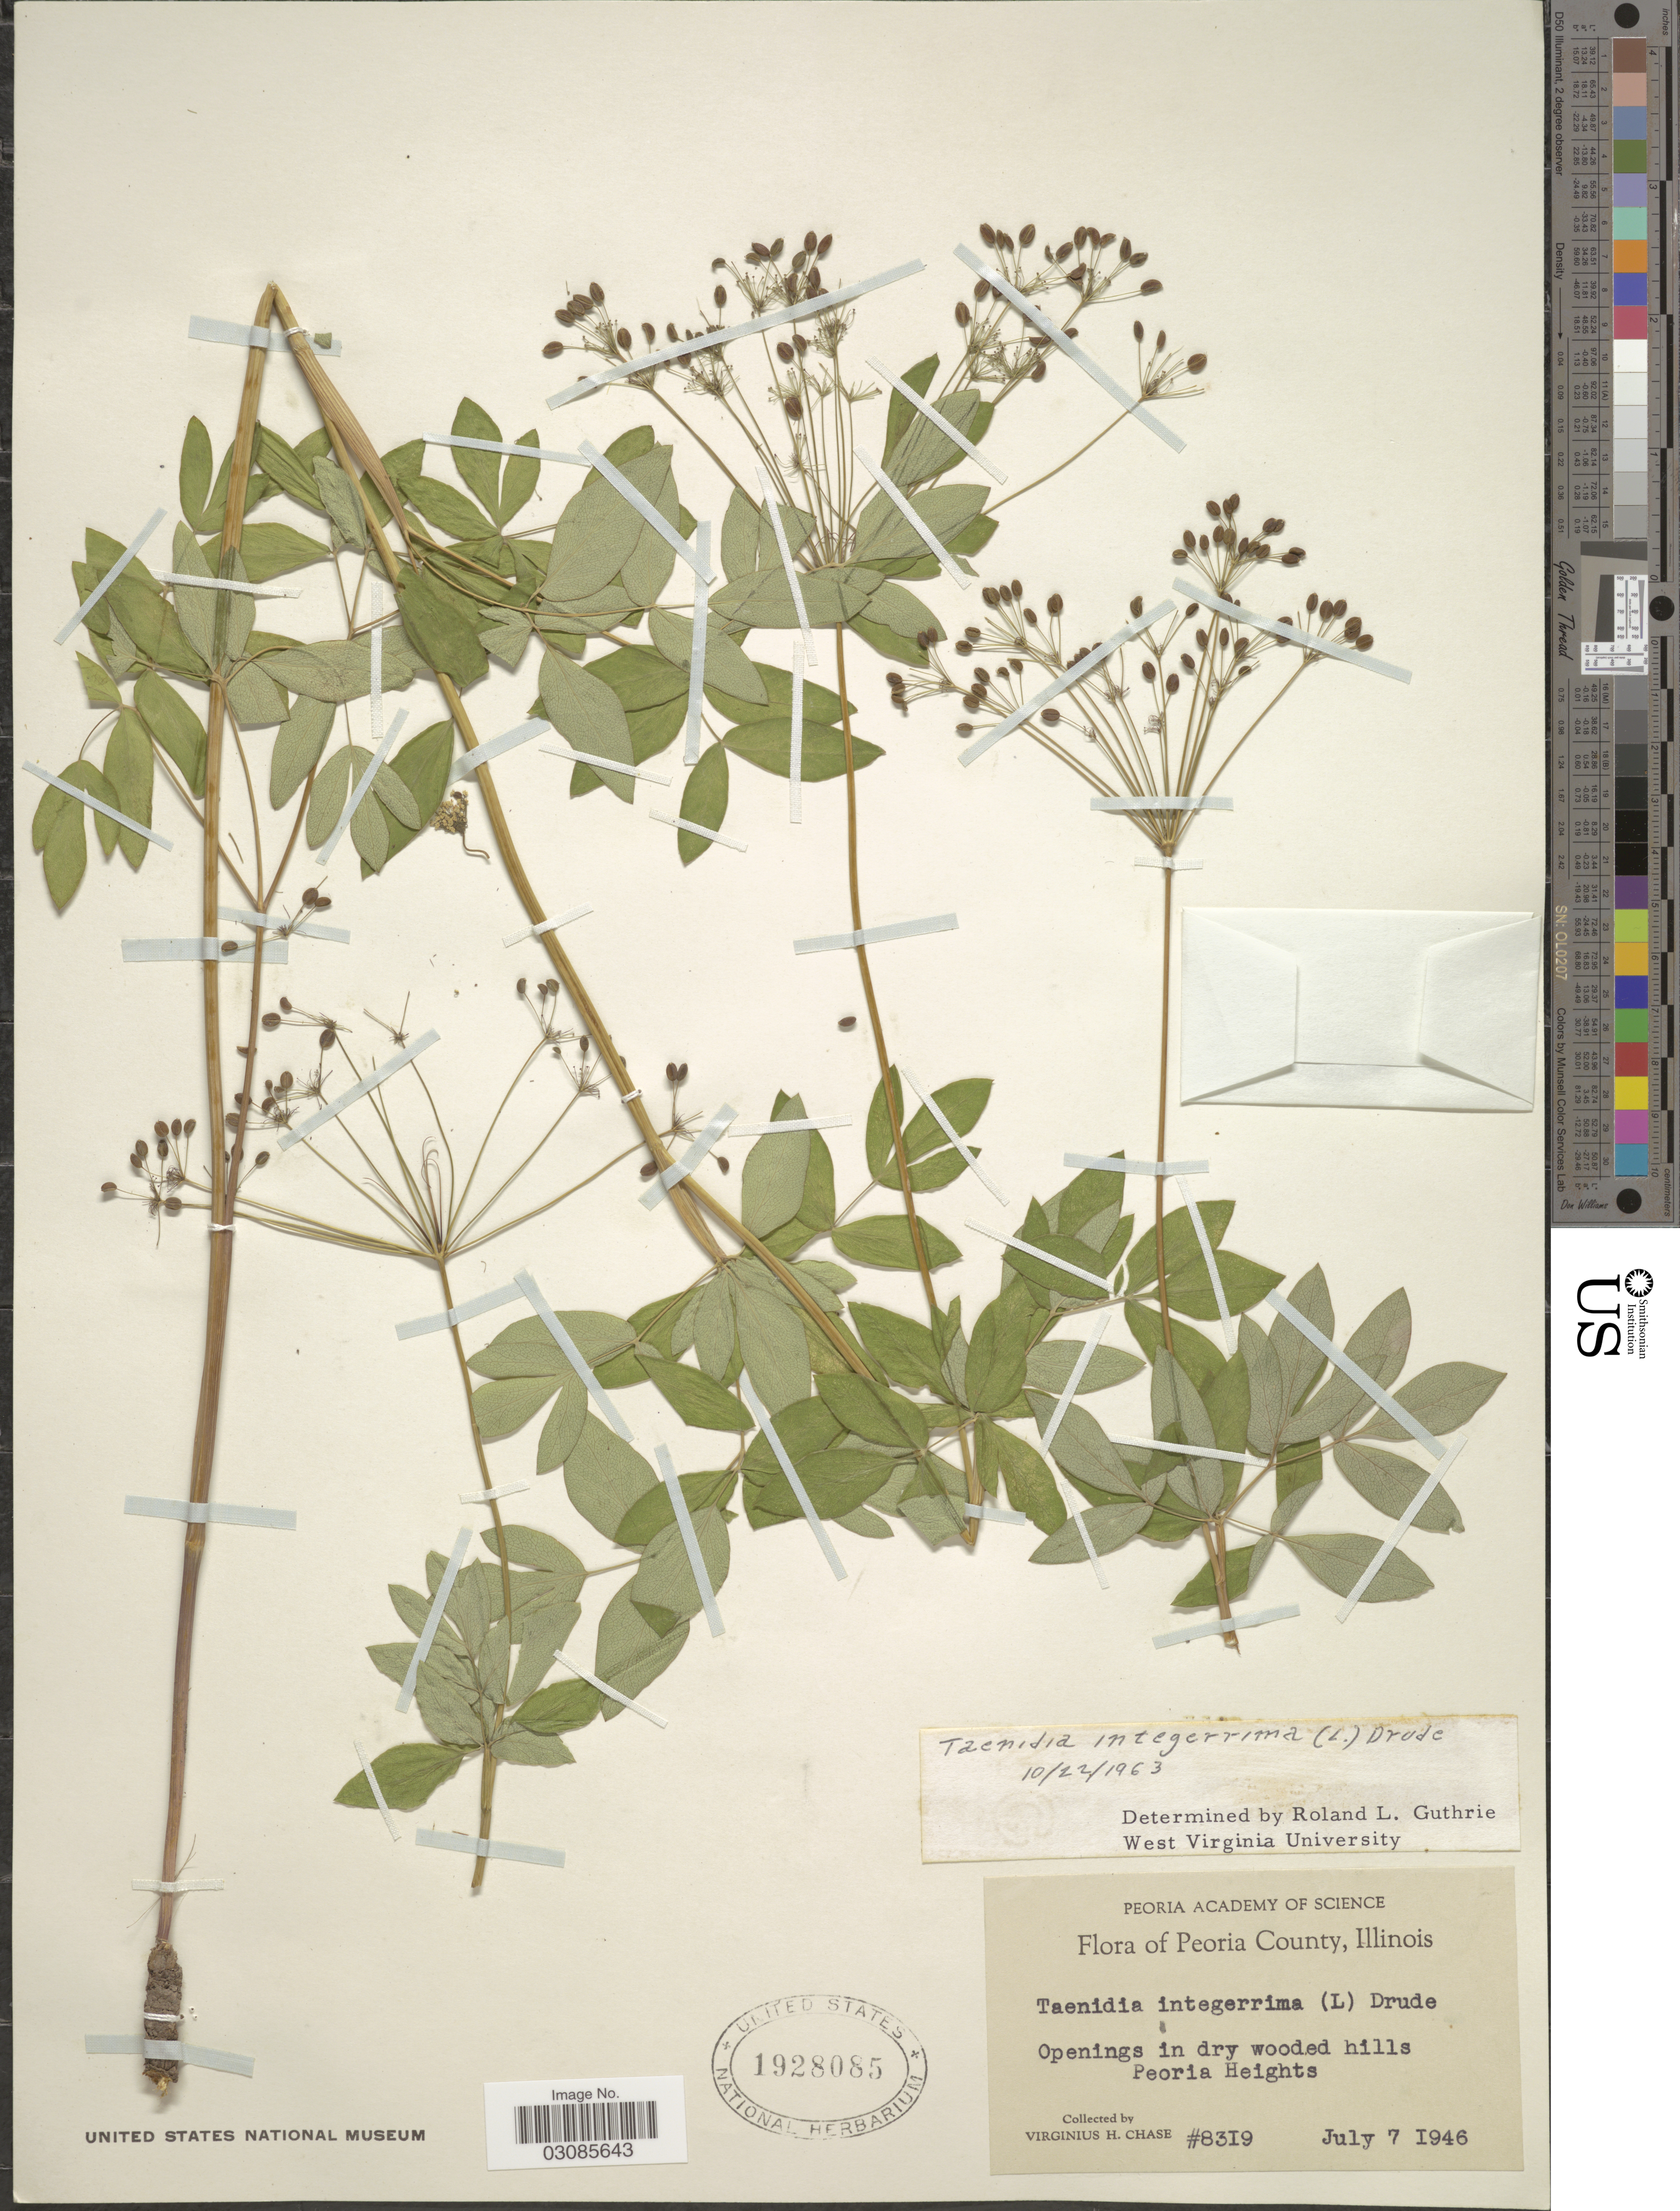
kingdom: Plantae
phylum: Tracheophyta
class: Magnoliopsida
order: Apiales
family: Apiaceae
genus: Taenidia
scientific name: Taenidia integerrima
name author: (L.) Drude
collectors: V. H. Chase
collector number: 8319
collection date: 1946-07-07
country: United States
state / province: Illinois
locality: Peoria County. Peoria Heights.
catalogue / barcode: US 1928085